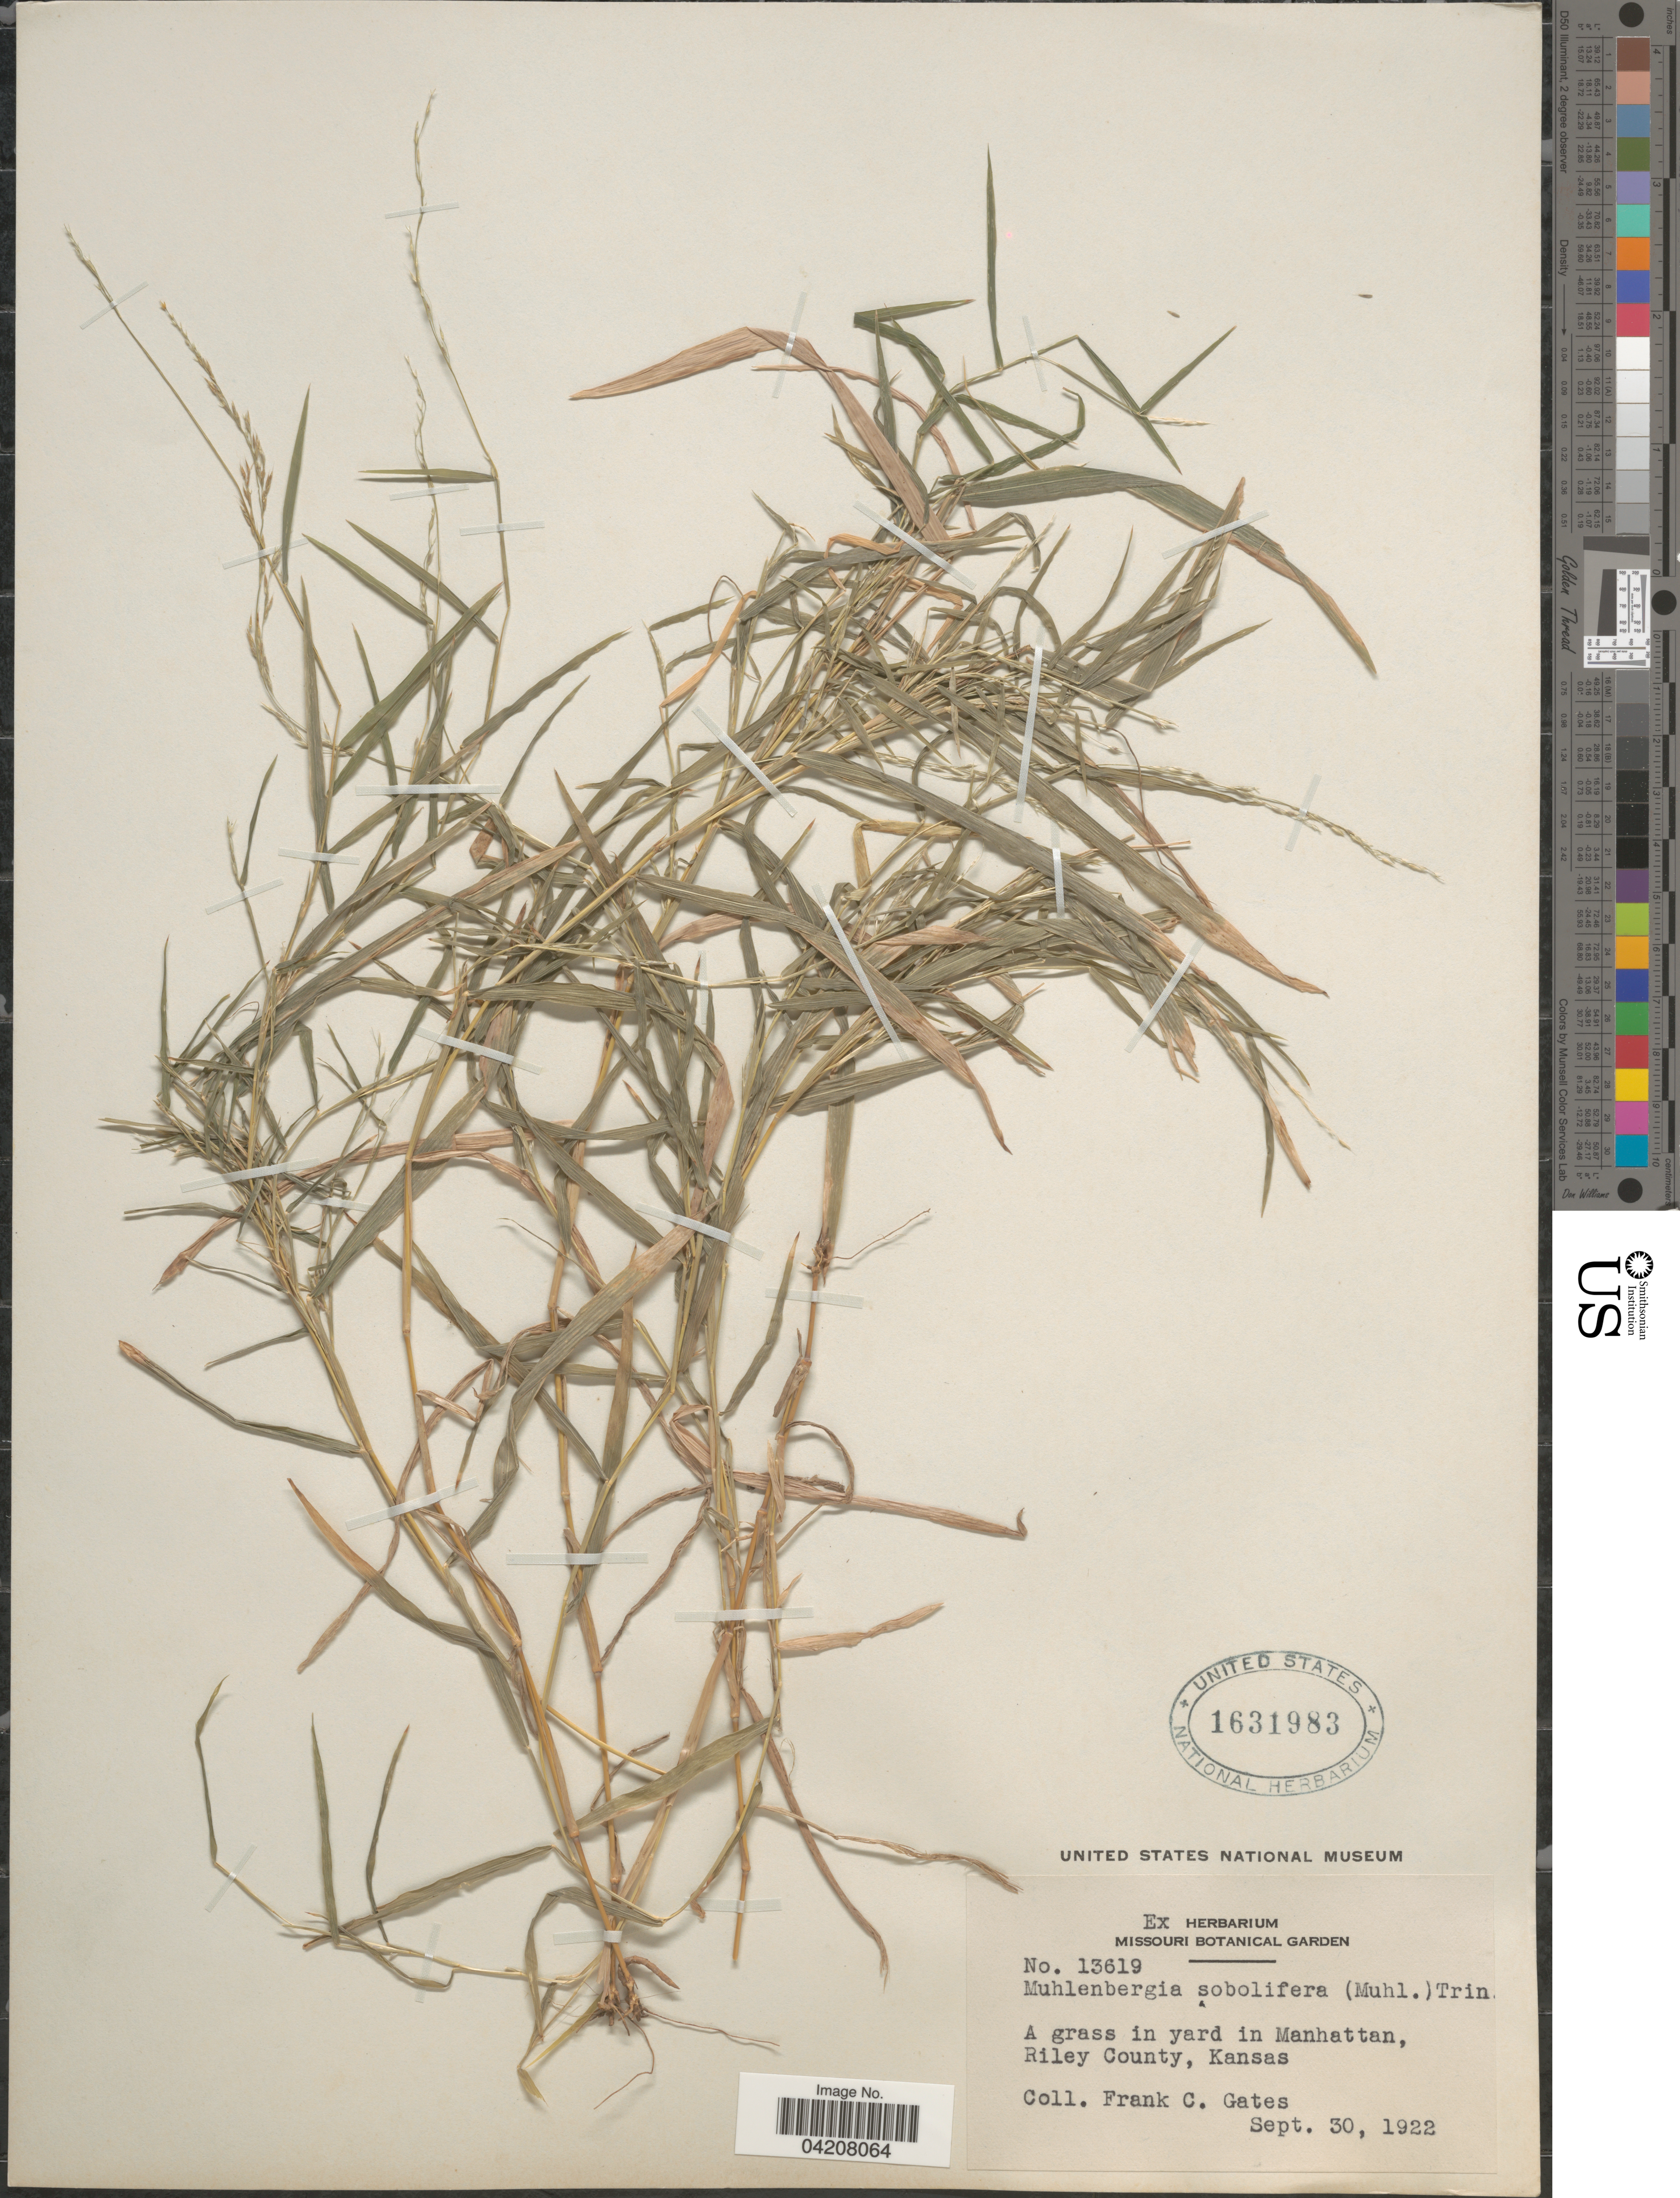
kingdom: Plantae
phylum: Tracheophyta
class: Liliopsida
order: Poales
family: Poaceae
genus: Muhlenbergia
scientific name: Muhlenbergia bushii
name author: R.W. Pohl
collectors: F. C. Gates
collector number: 13619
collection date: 1922-09-30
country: United States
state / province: Kansas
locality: A grass in yard in Manhattan, Riley County.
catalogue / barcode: US 1631983